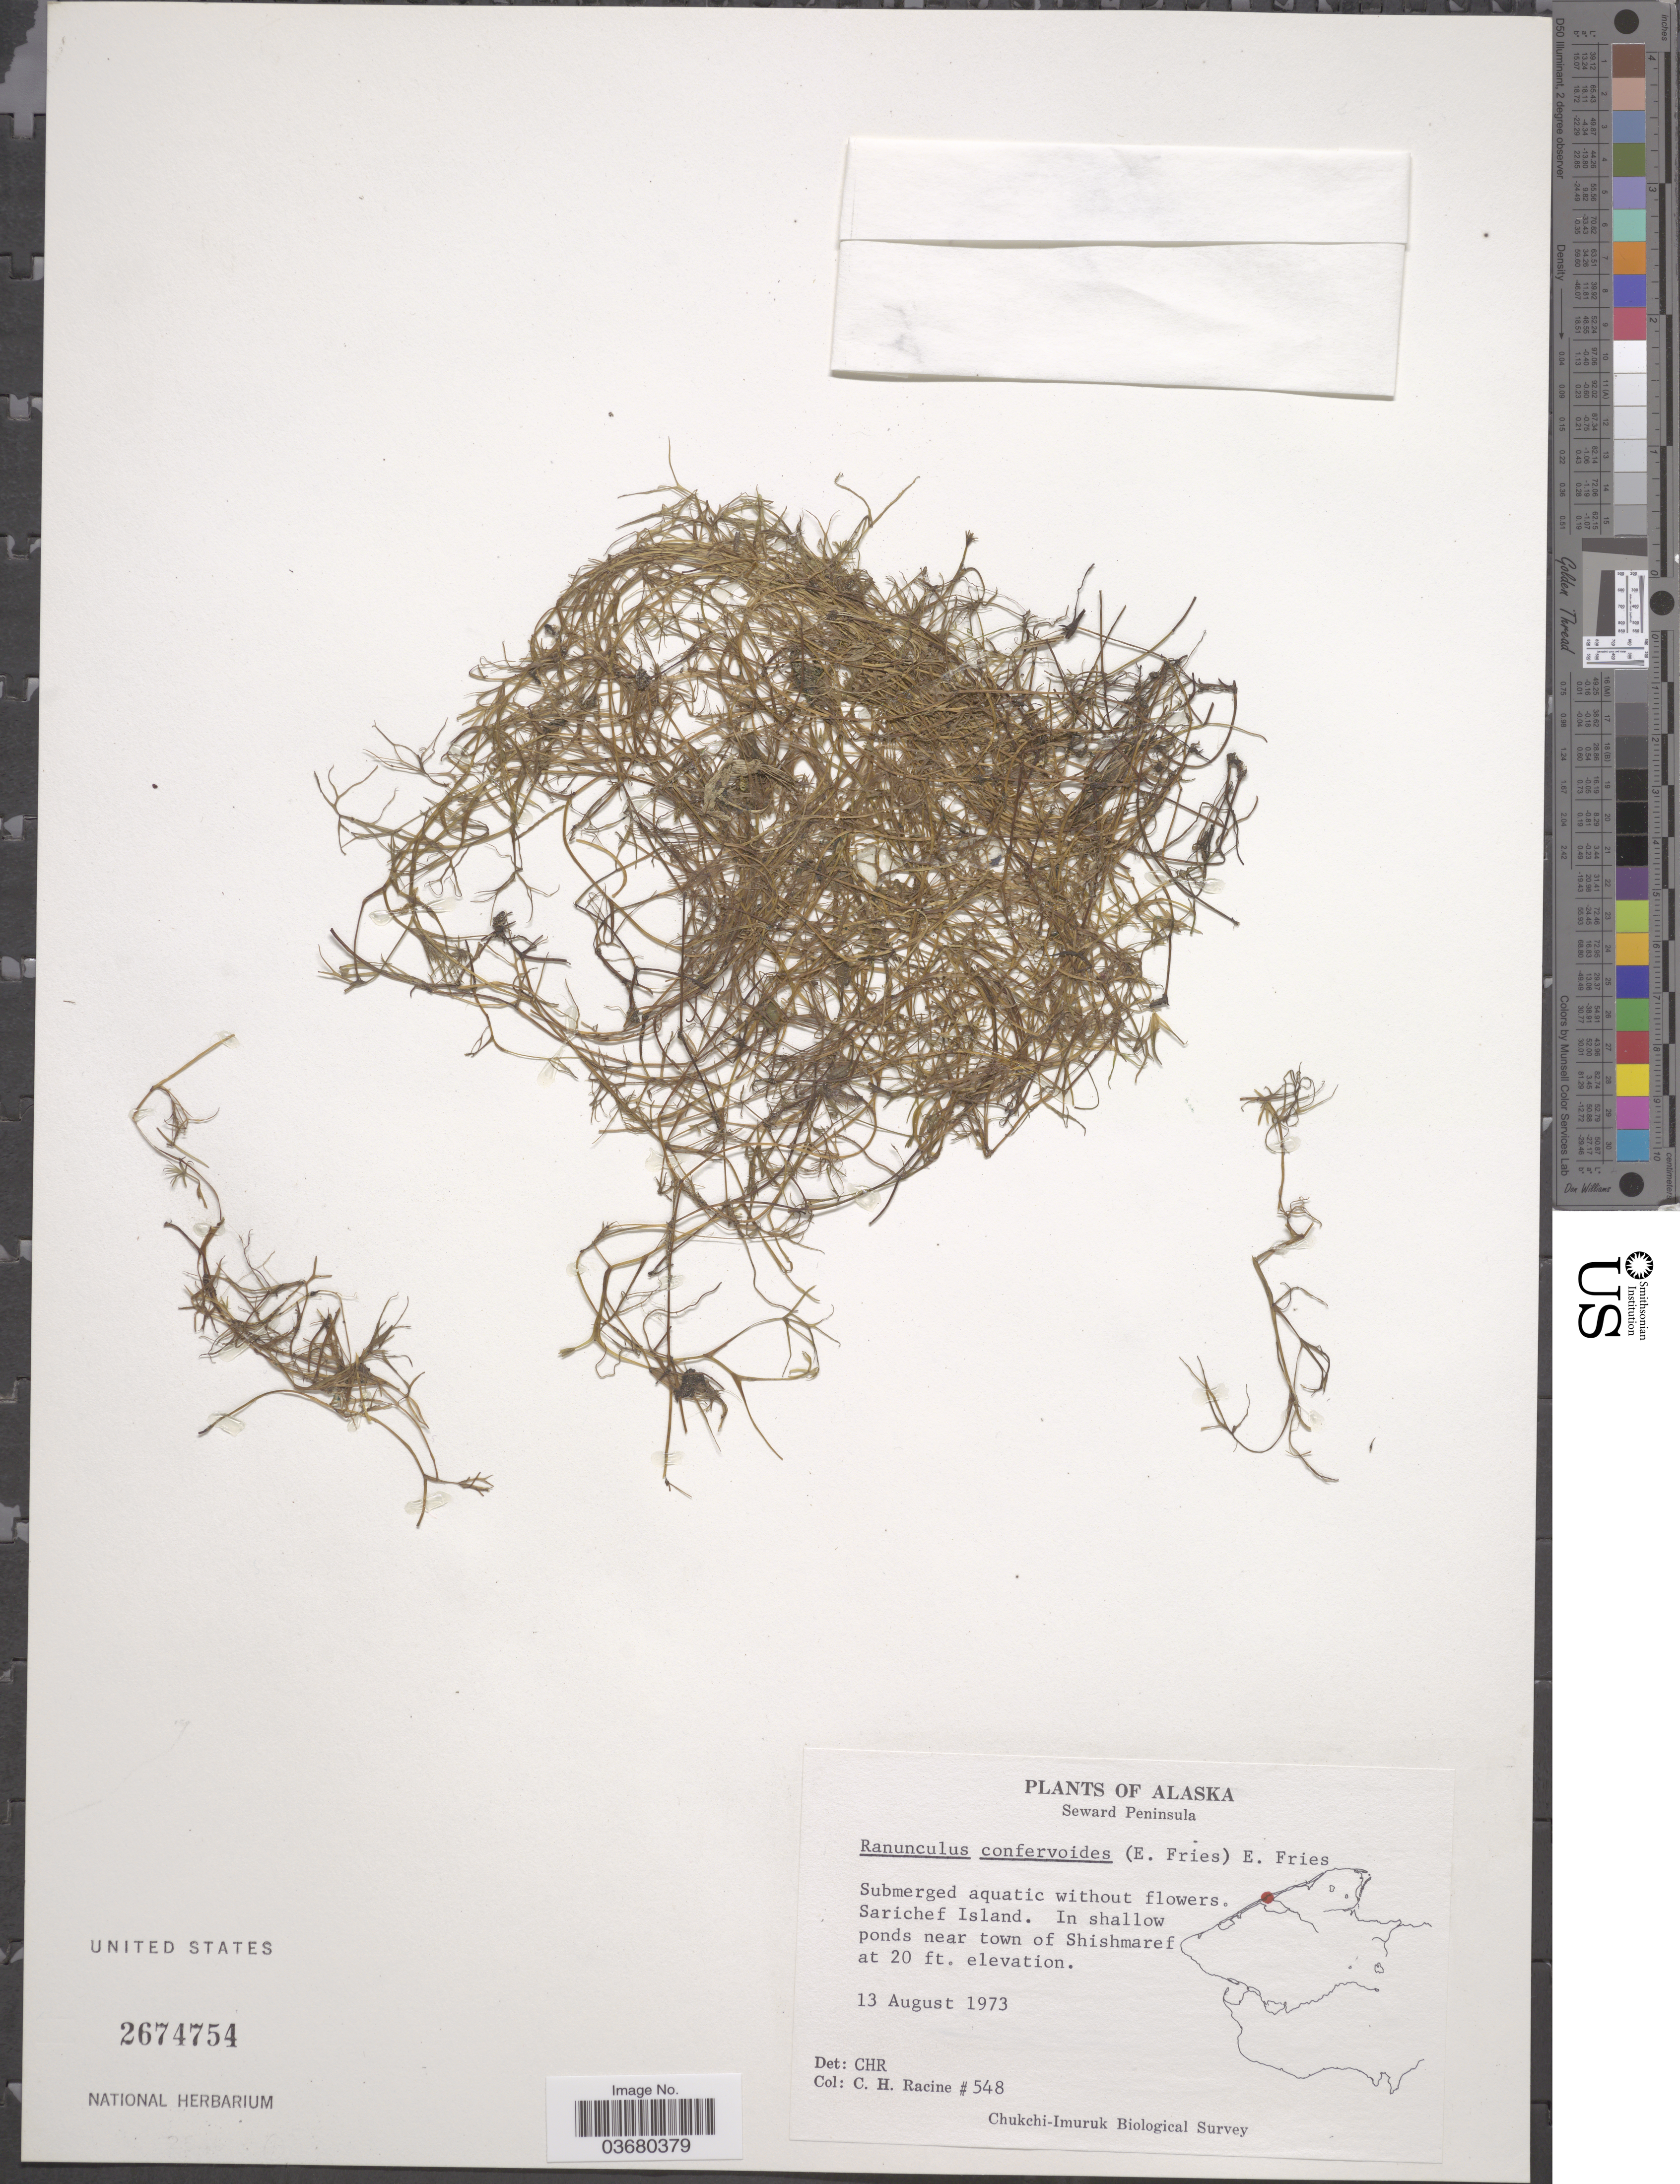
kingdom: Plantae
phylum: Tracheophyta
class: Magnoliopsida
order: Ranunculales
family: Ranunculaceae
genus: Ranunculus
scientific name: Ranunculus trichophyllus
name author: Chaix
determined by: Strong, Mark T., (BOT), Smithsonian Institution - National Museum of Natural History (UNITED STATES)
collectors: C. Racine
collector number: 548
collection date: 1973-08-13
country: United States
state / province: Alaska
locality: Seward Peninsula. Sarichef Island. In shallow ponds near town of Shishmaref.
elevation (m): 6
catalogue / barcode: US 2674754